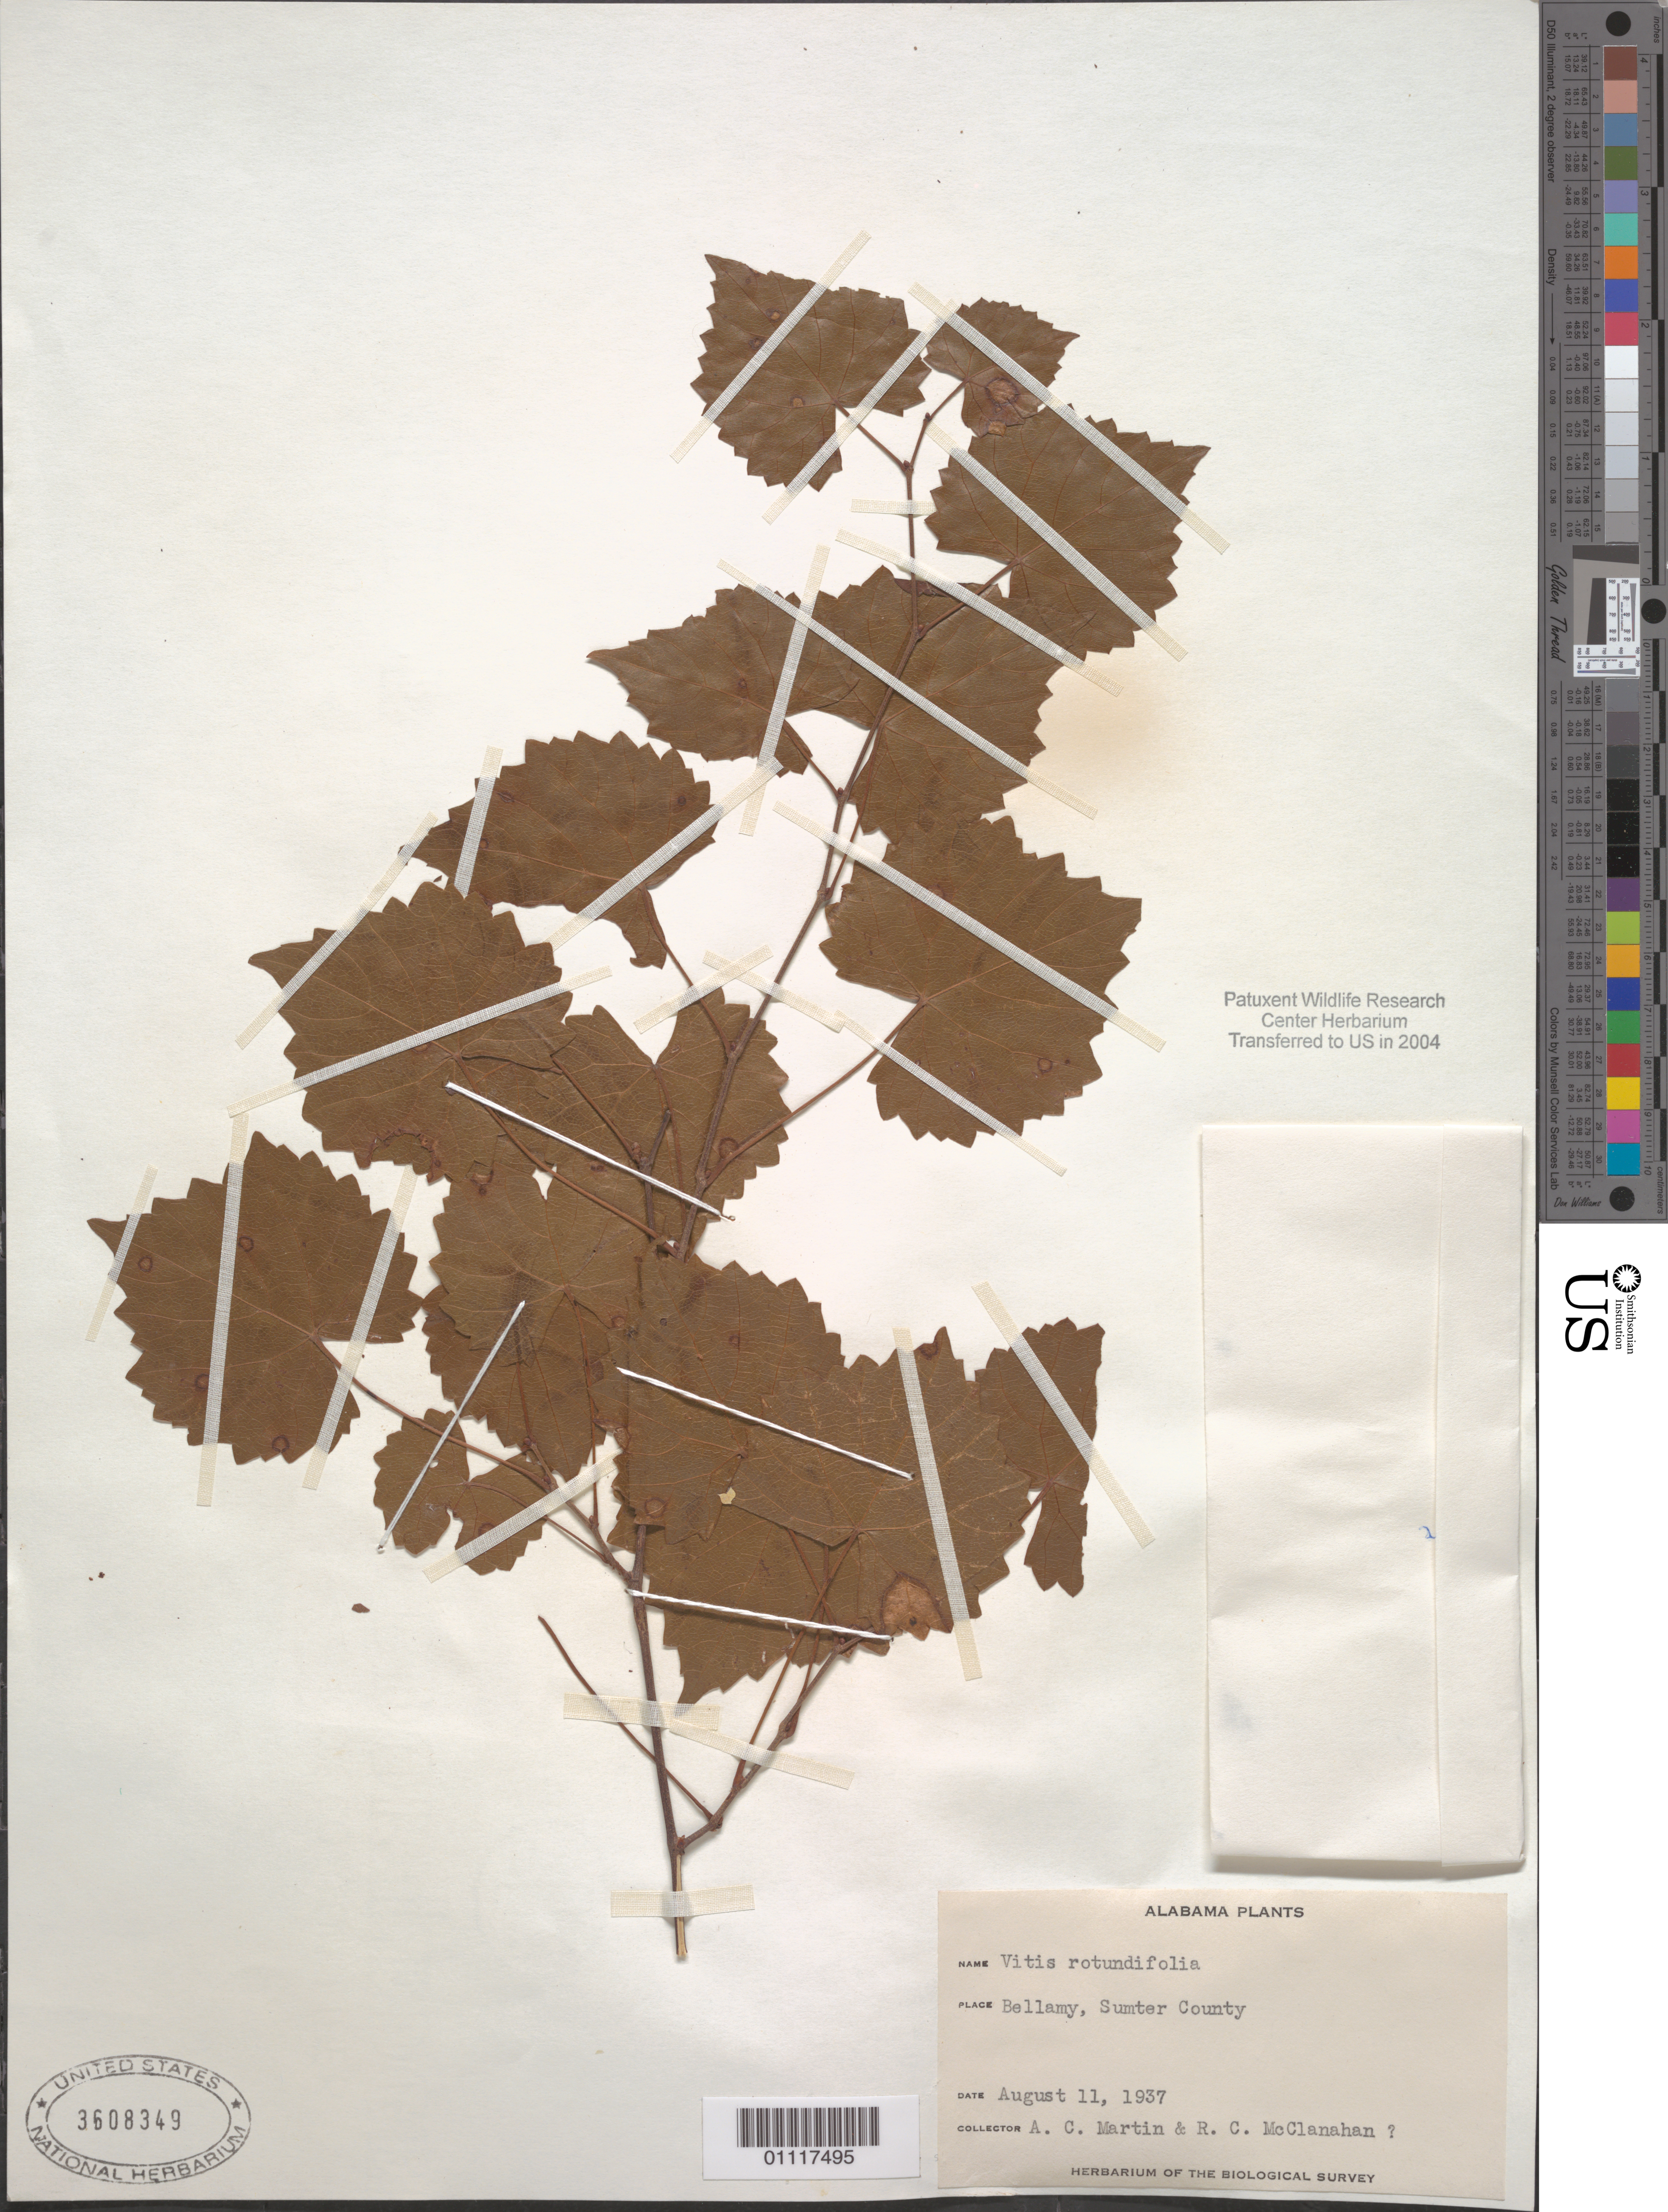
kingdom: Plantae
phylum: Tracheophyta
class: Magnoliopsida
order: Vitales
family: Vitaceae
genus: Vitis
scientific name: Vitis rotundifolia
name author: Michx.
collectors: A. C. Martin & R. McClanahan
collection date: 1937-08-11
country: United States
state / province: Alabama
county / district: Sumter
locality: Bellamy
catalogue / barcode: US 3608349